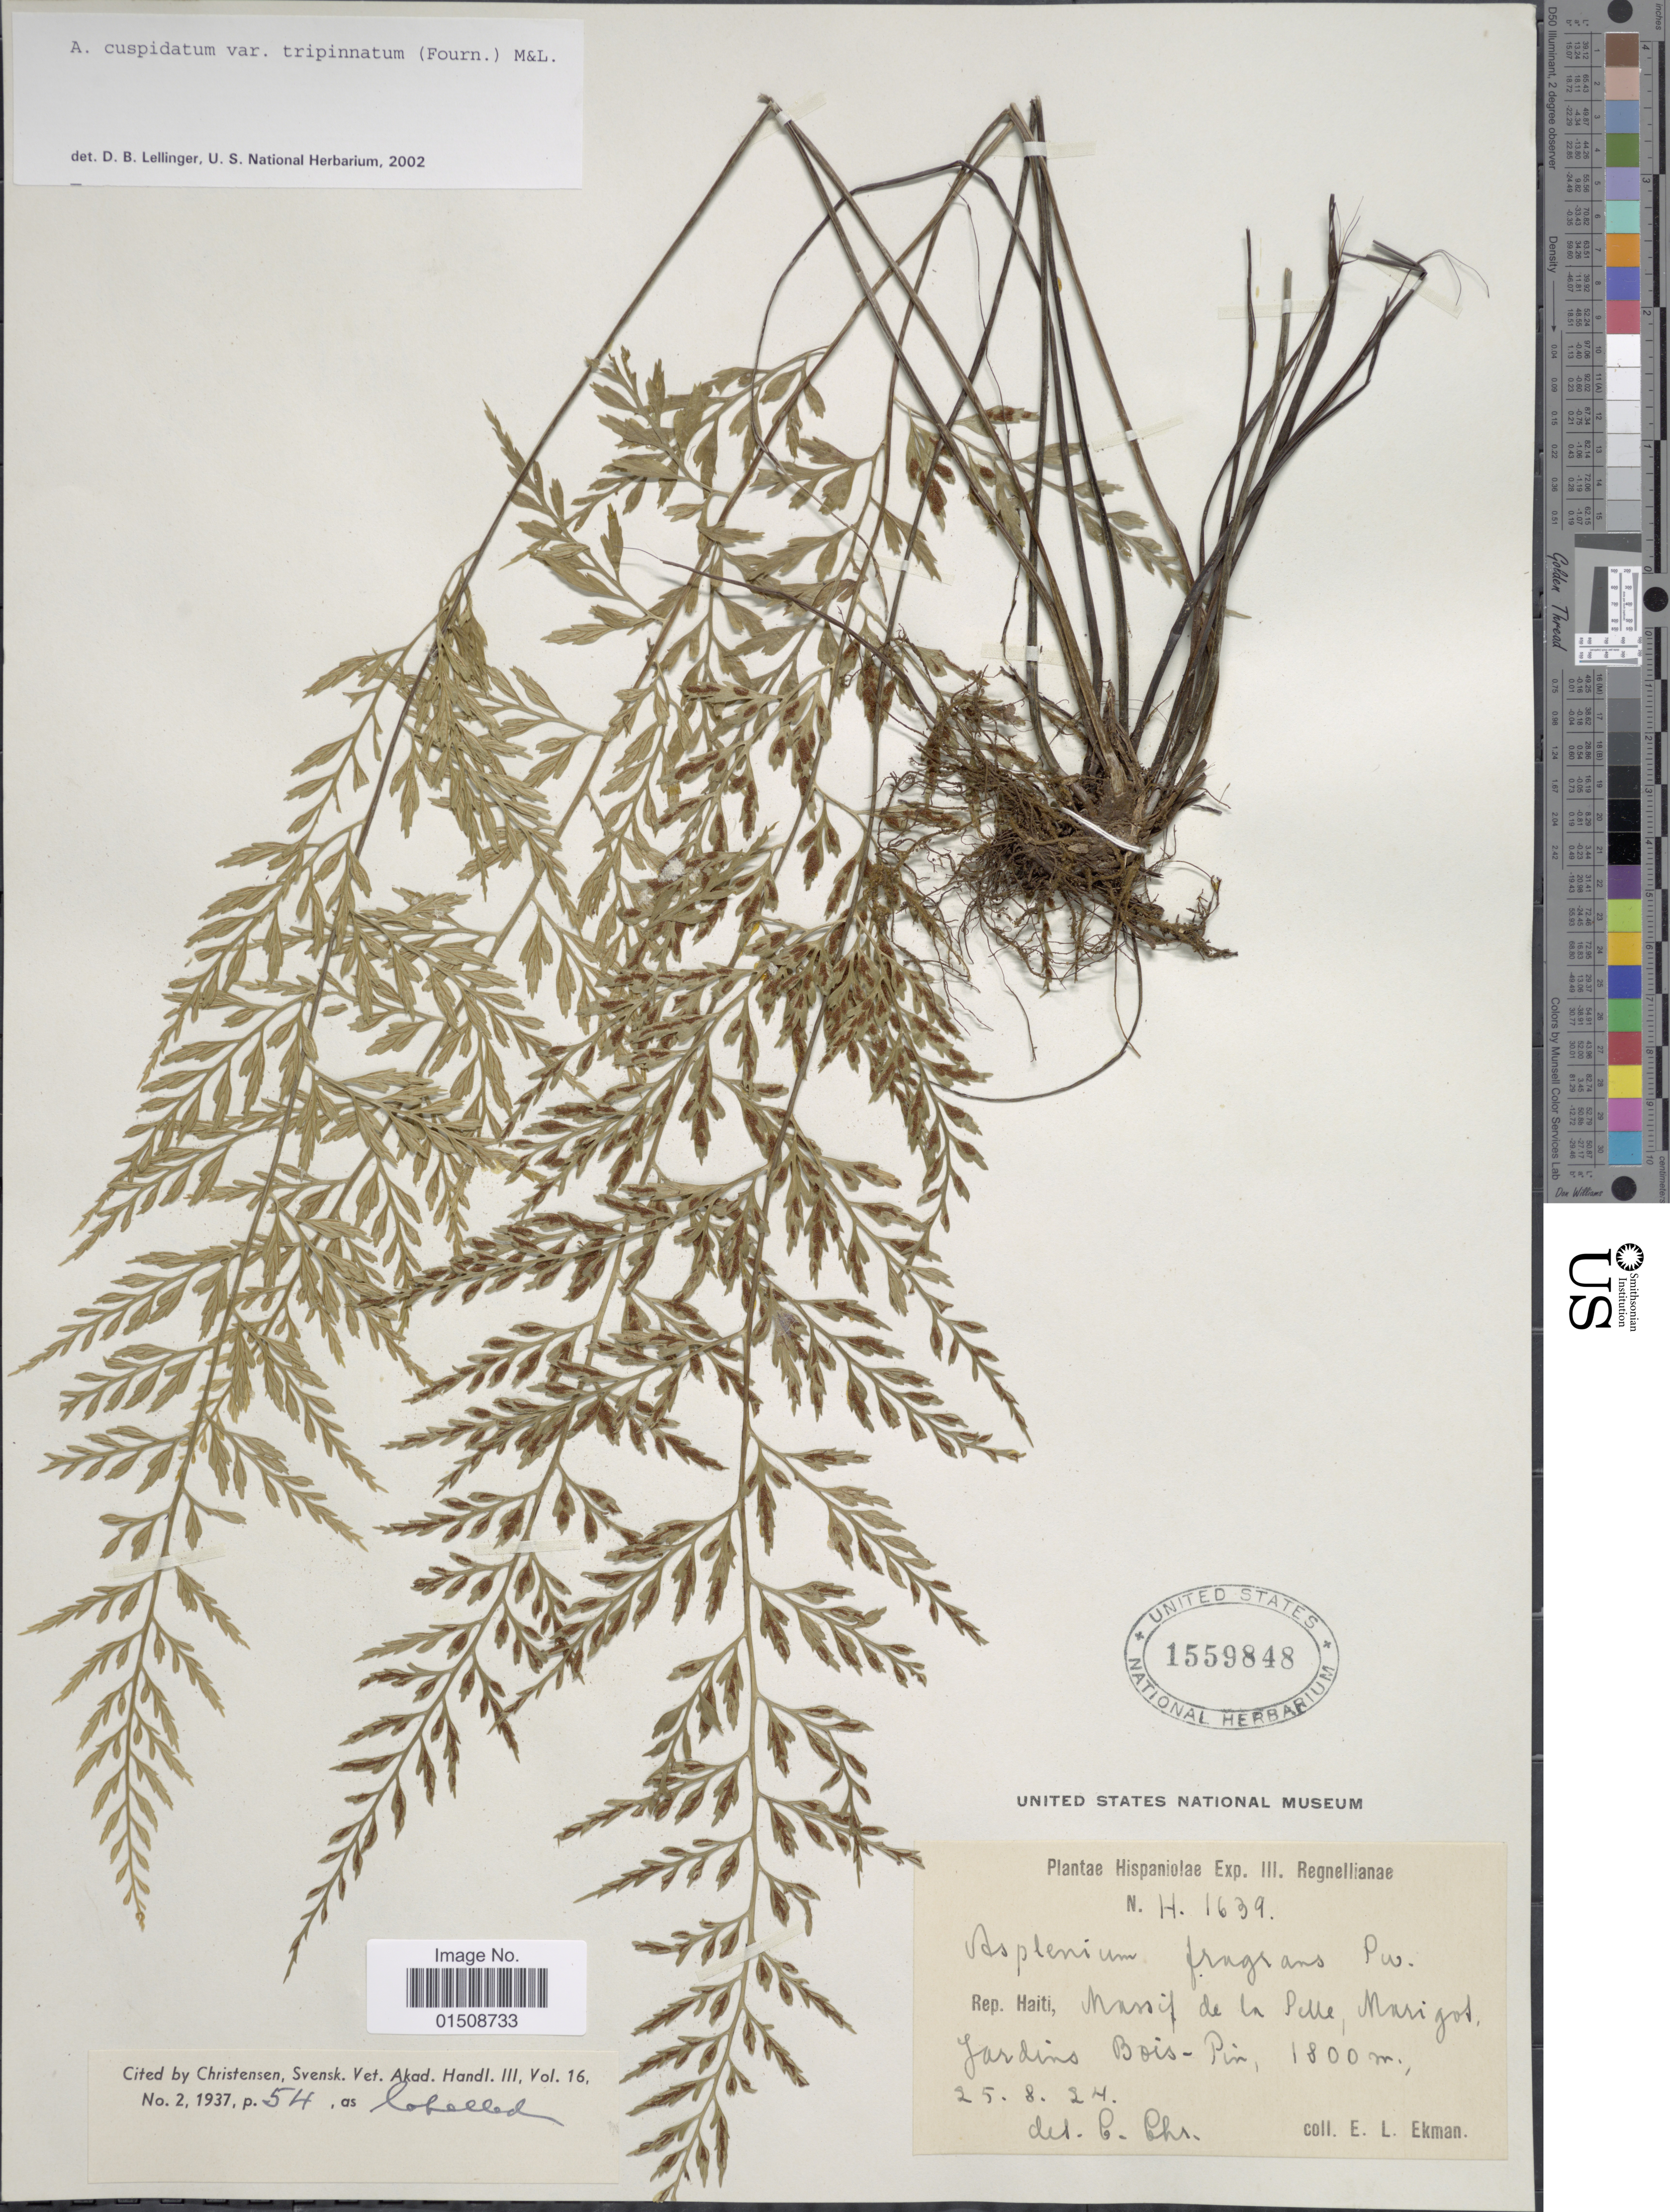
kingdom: Plantae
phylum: Tracheophyta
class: Polypodiopsida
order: Polypodiales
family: Aspleniaceae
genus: Asplenium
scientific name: Asplenium cuspidatum var. tripinnatum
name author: (E. Fourn.) C.V. Morton & Lellinger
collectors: E. L. Ekman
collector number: H 1639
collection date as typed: Transcribed d/m/y: 25/8/24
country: Haiti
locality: Rep. Haiti, Massif de la Pelle, Marigot, Jardins Bois-Pin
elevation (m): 1800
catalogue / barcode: US 1559848